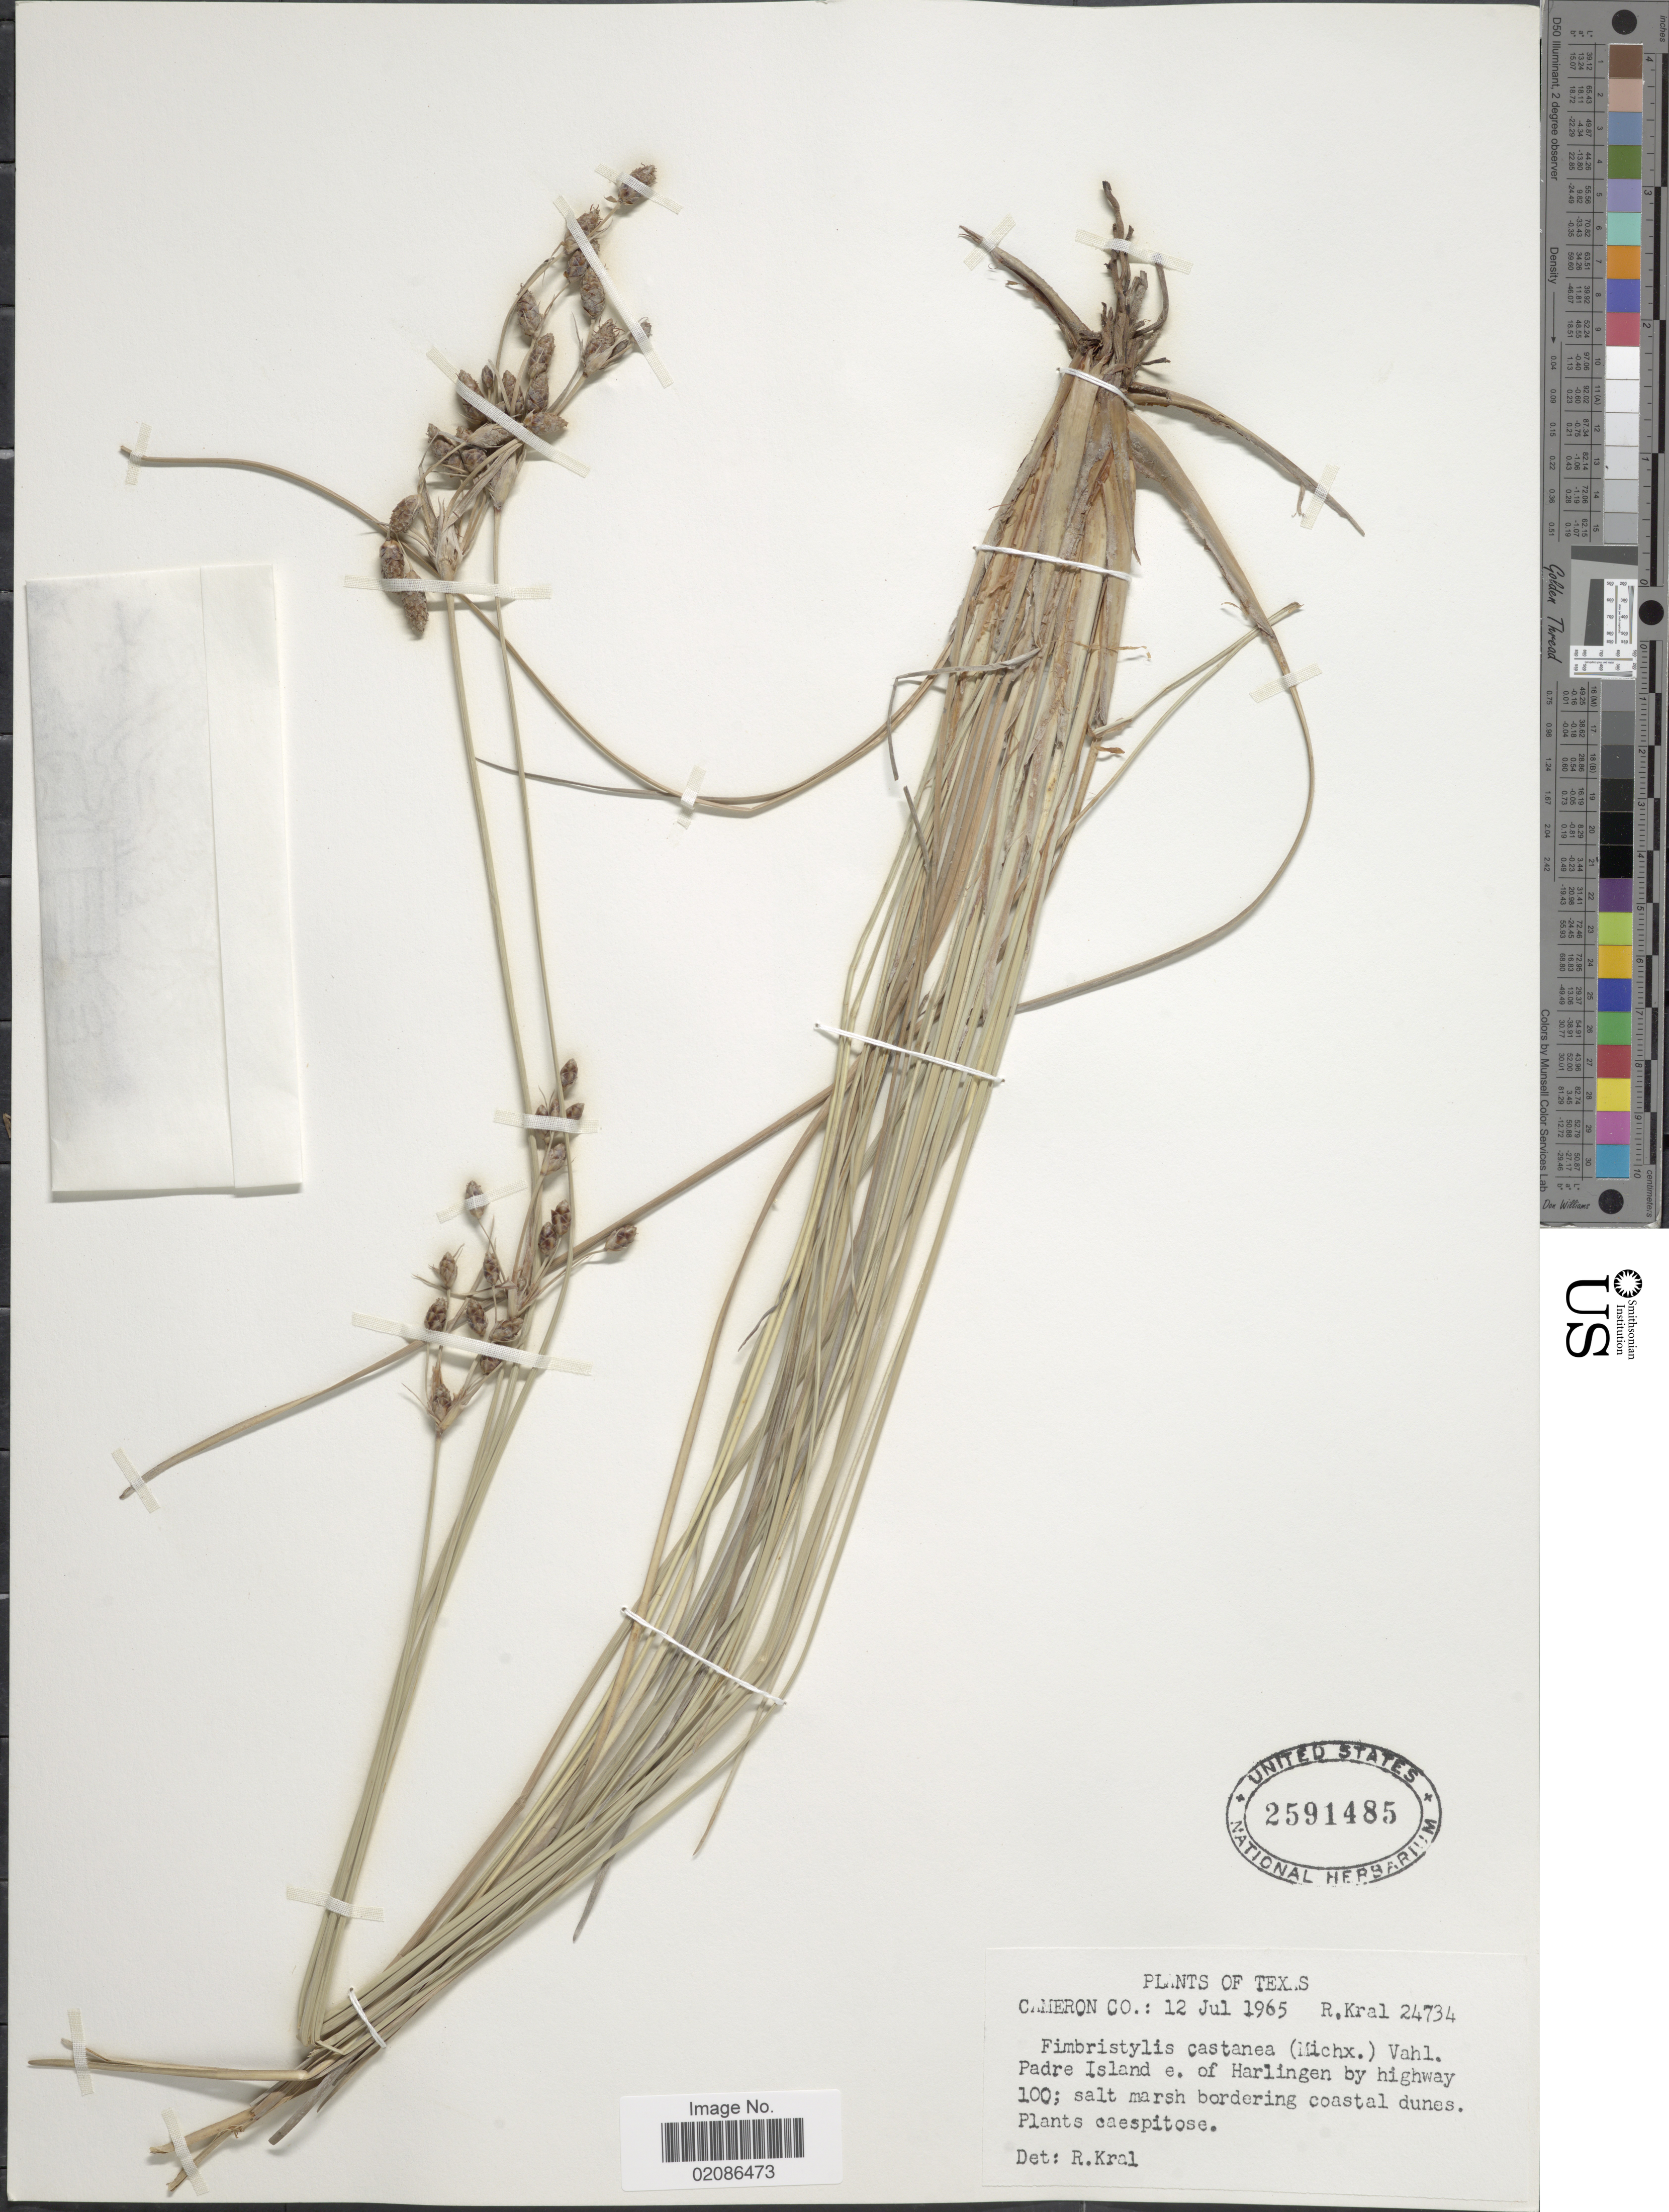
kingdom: Plantae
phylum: Tracheophyta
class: Liliopsida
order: Poales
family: Cyperaceae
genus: Fimbristylis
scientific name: Fimbristylis castanea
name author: (Michx.) Vahl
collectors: R. Kral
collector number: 24734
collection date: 1965-07-12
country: United States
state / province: Texas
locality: Cameron Co.; Padre Island e. of Harlingen by highway 100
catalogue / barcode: US 2591485